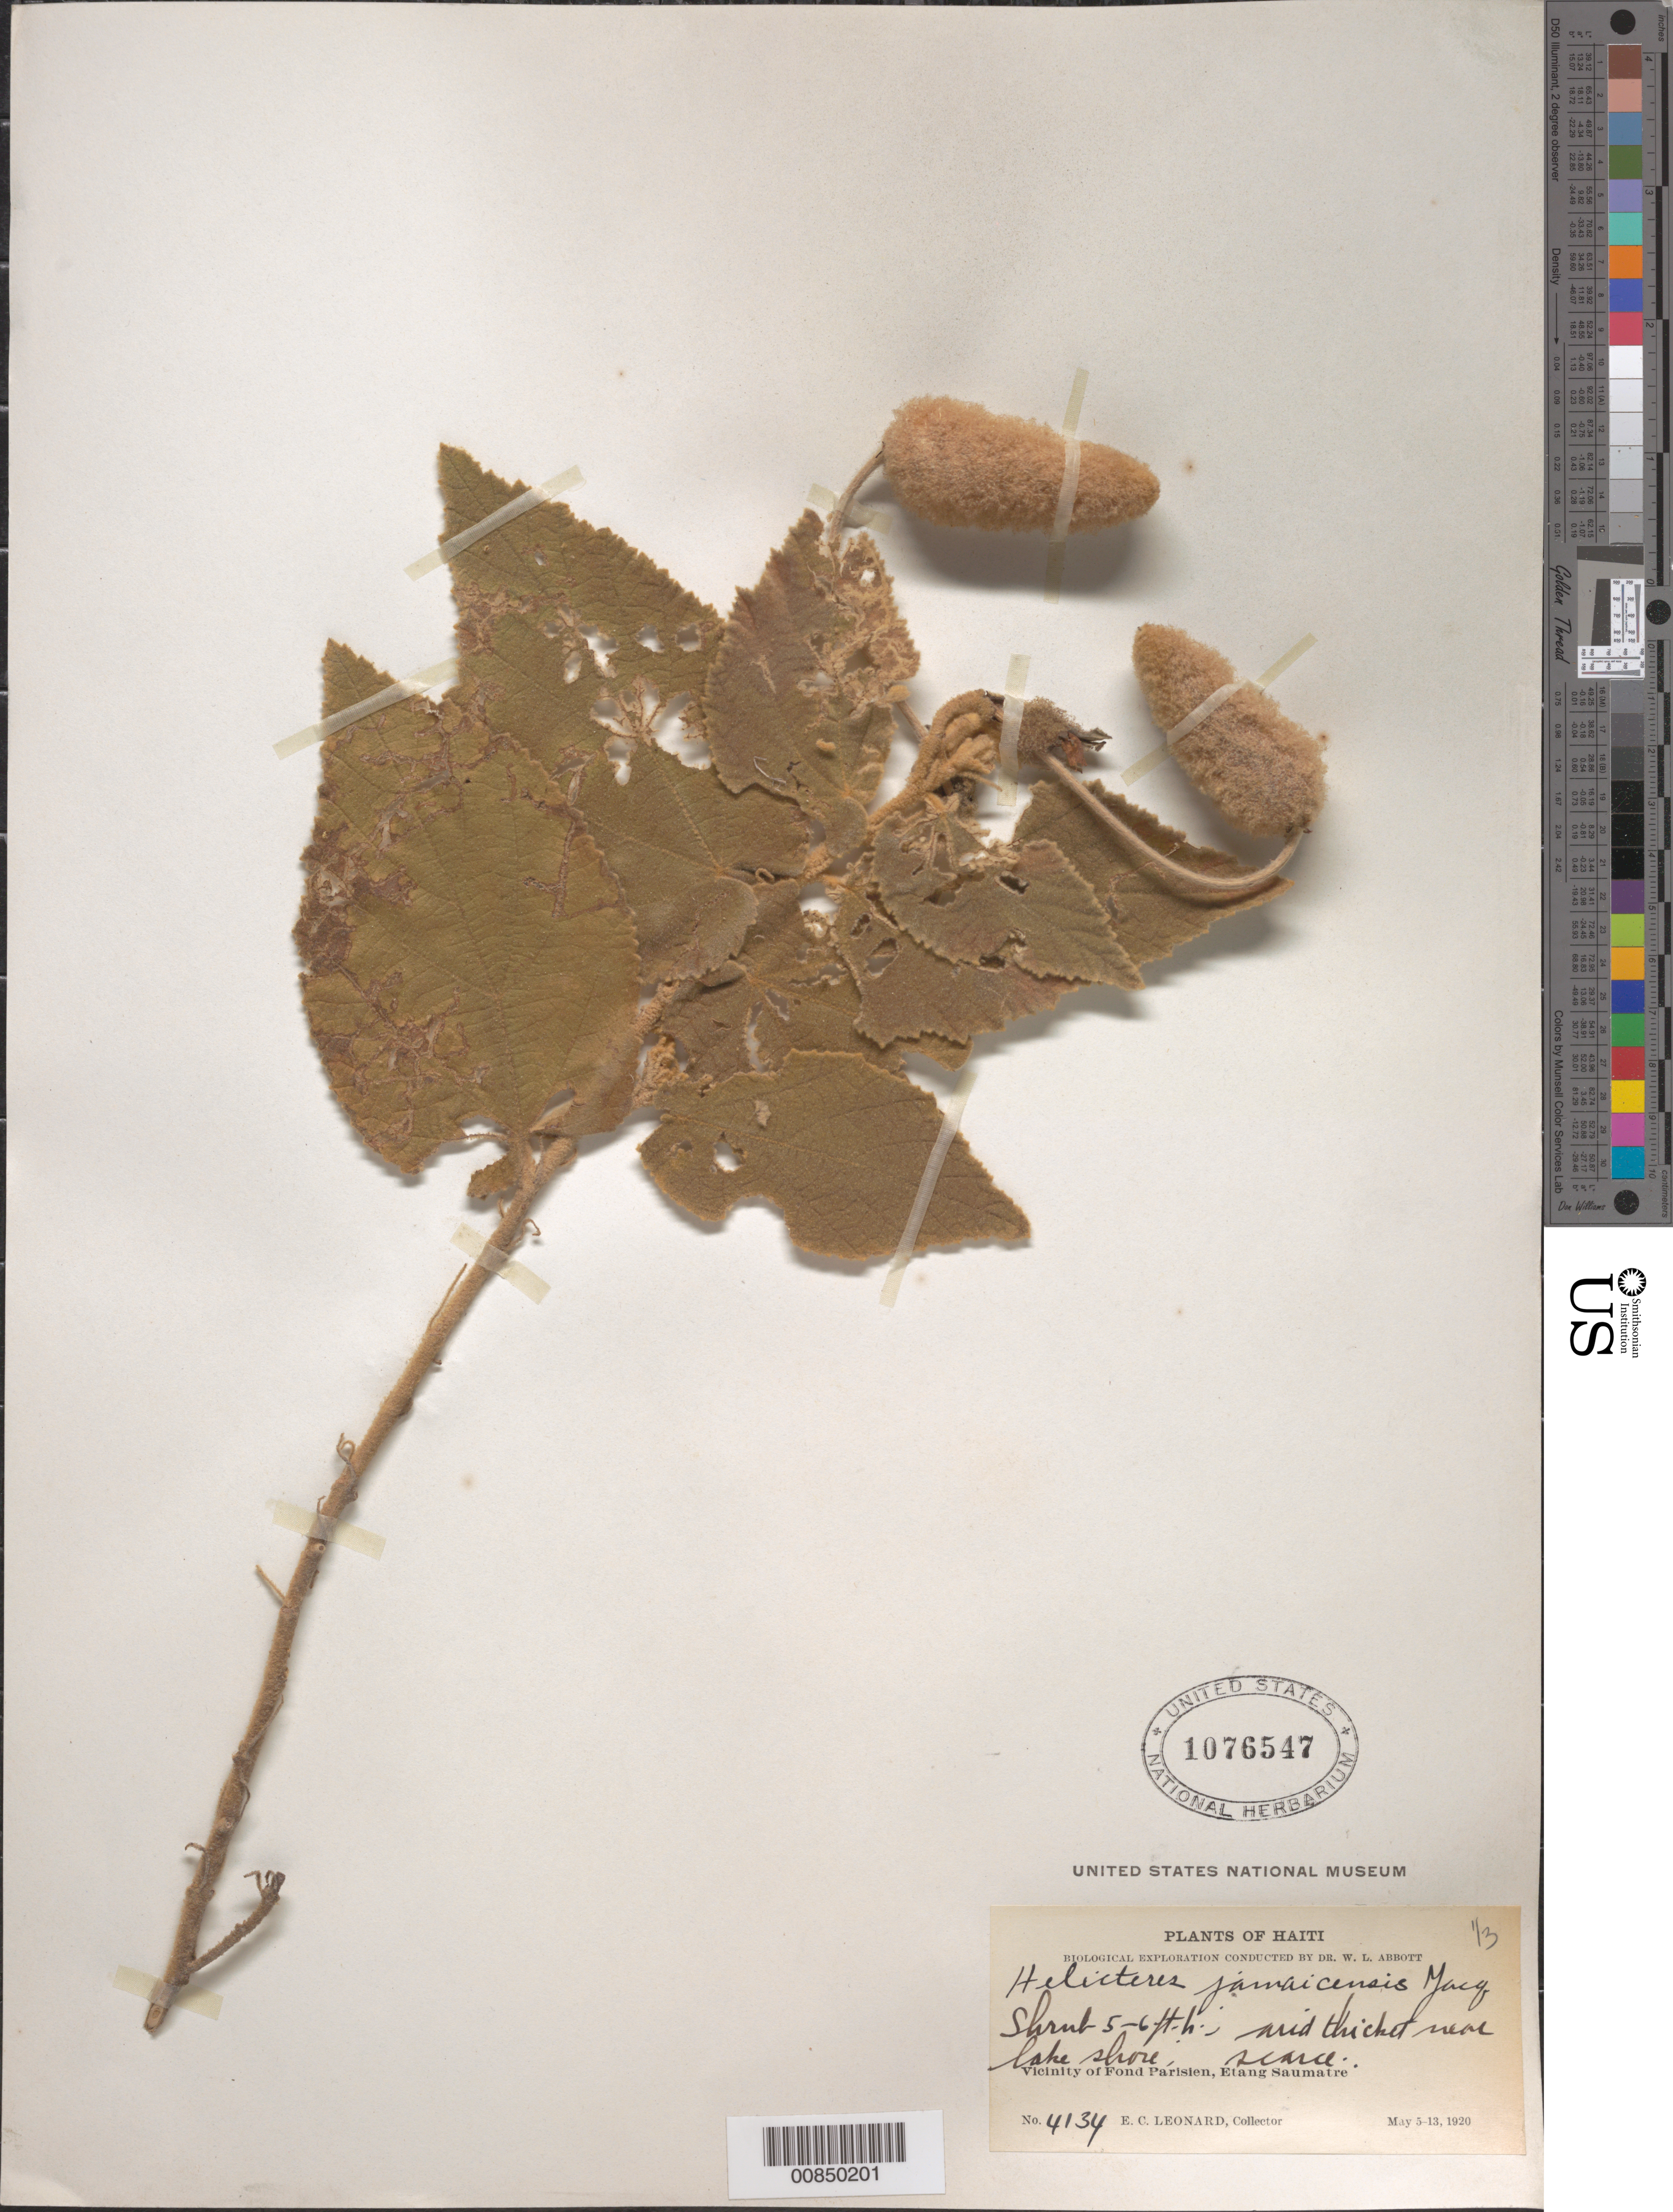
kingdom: Plantae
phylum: Tracheophyta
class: Magnoliopsida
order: Malvales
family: Malvaceae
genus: Helicteres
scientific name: Helicteres jamaicensis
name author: Jacq.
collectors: E. C. Leonard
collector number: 4134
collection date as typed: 05 May 1920 to 13 May 1920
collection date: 1920-05-05/1920-05-13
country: Haiti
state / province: Ouest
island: Hispaniola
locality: Vicinity of Fond Parisien, Etang Saumatre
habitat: Arid thicket near lake shore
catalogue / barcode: US 1076547